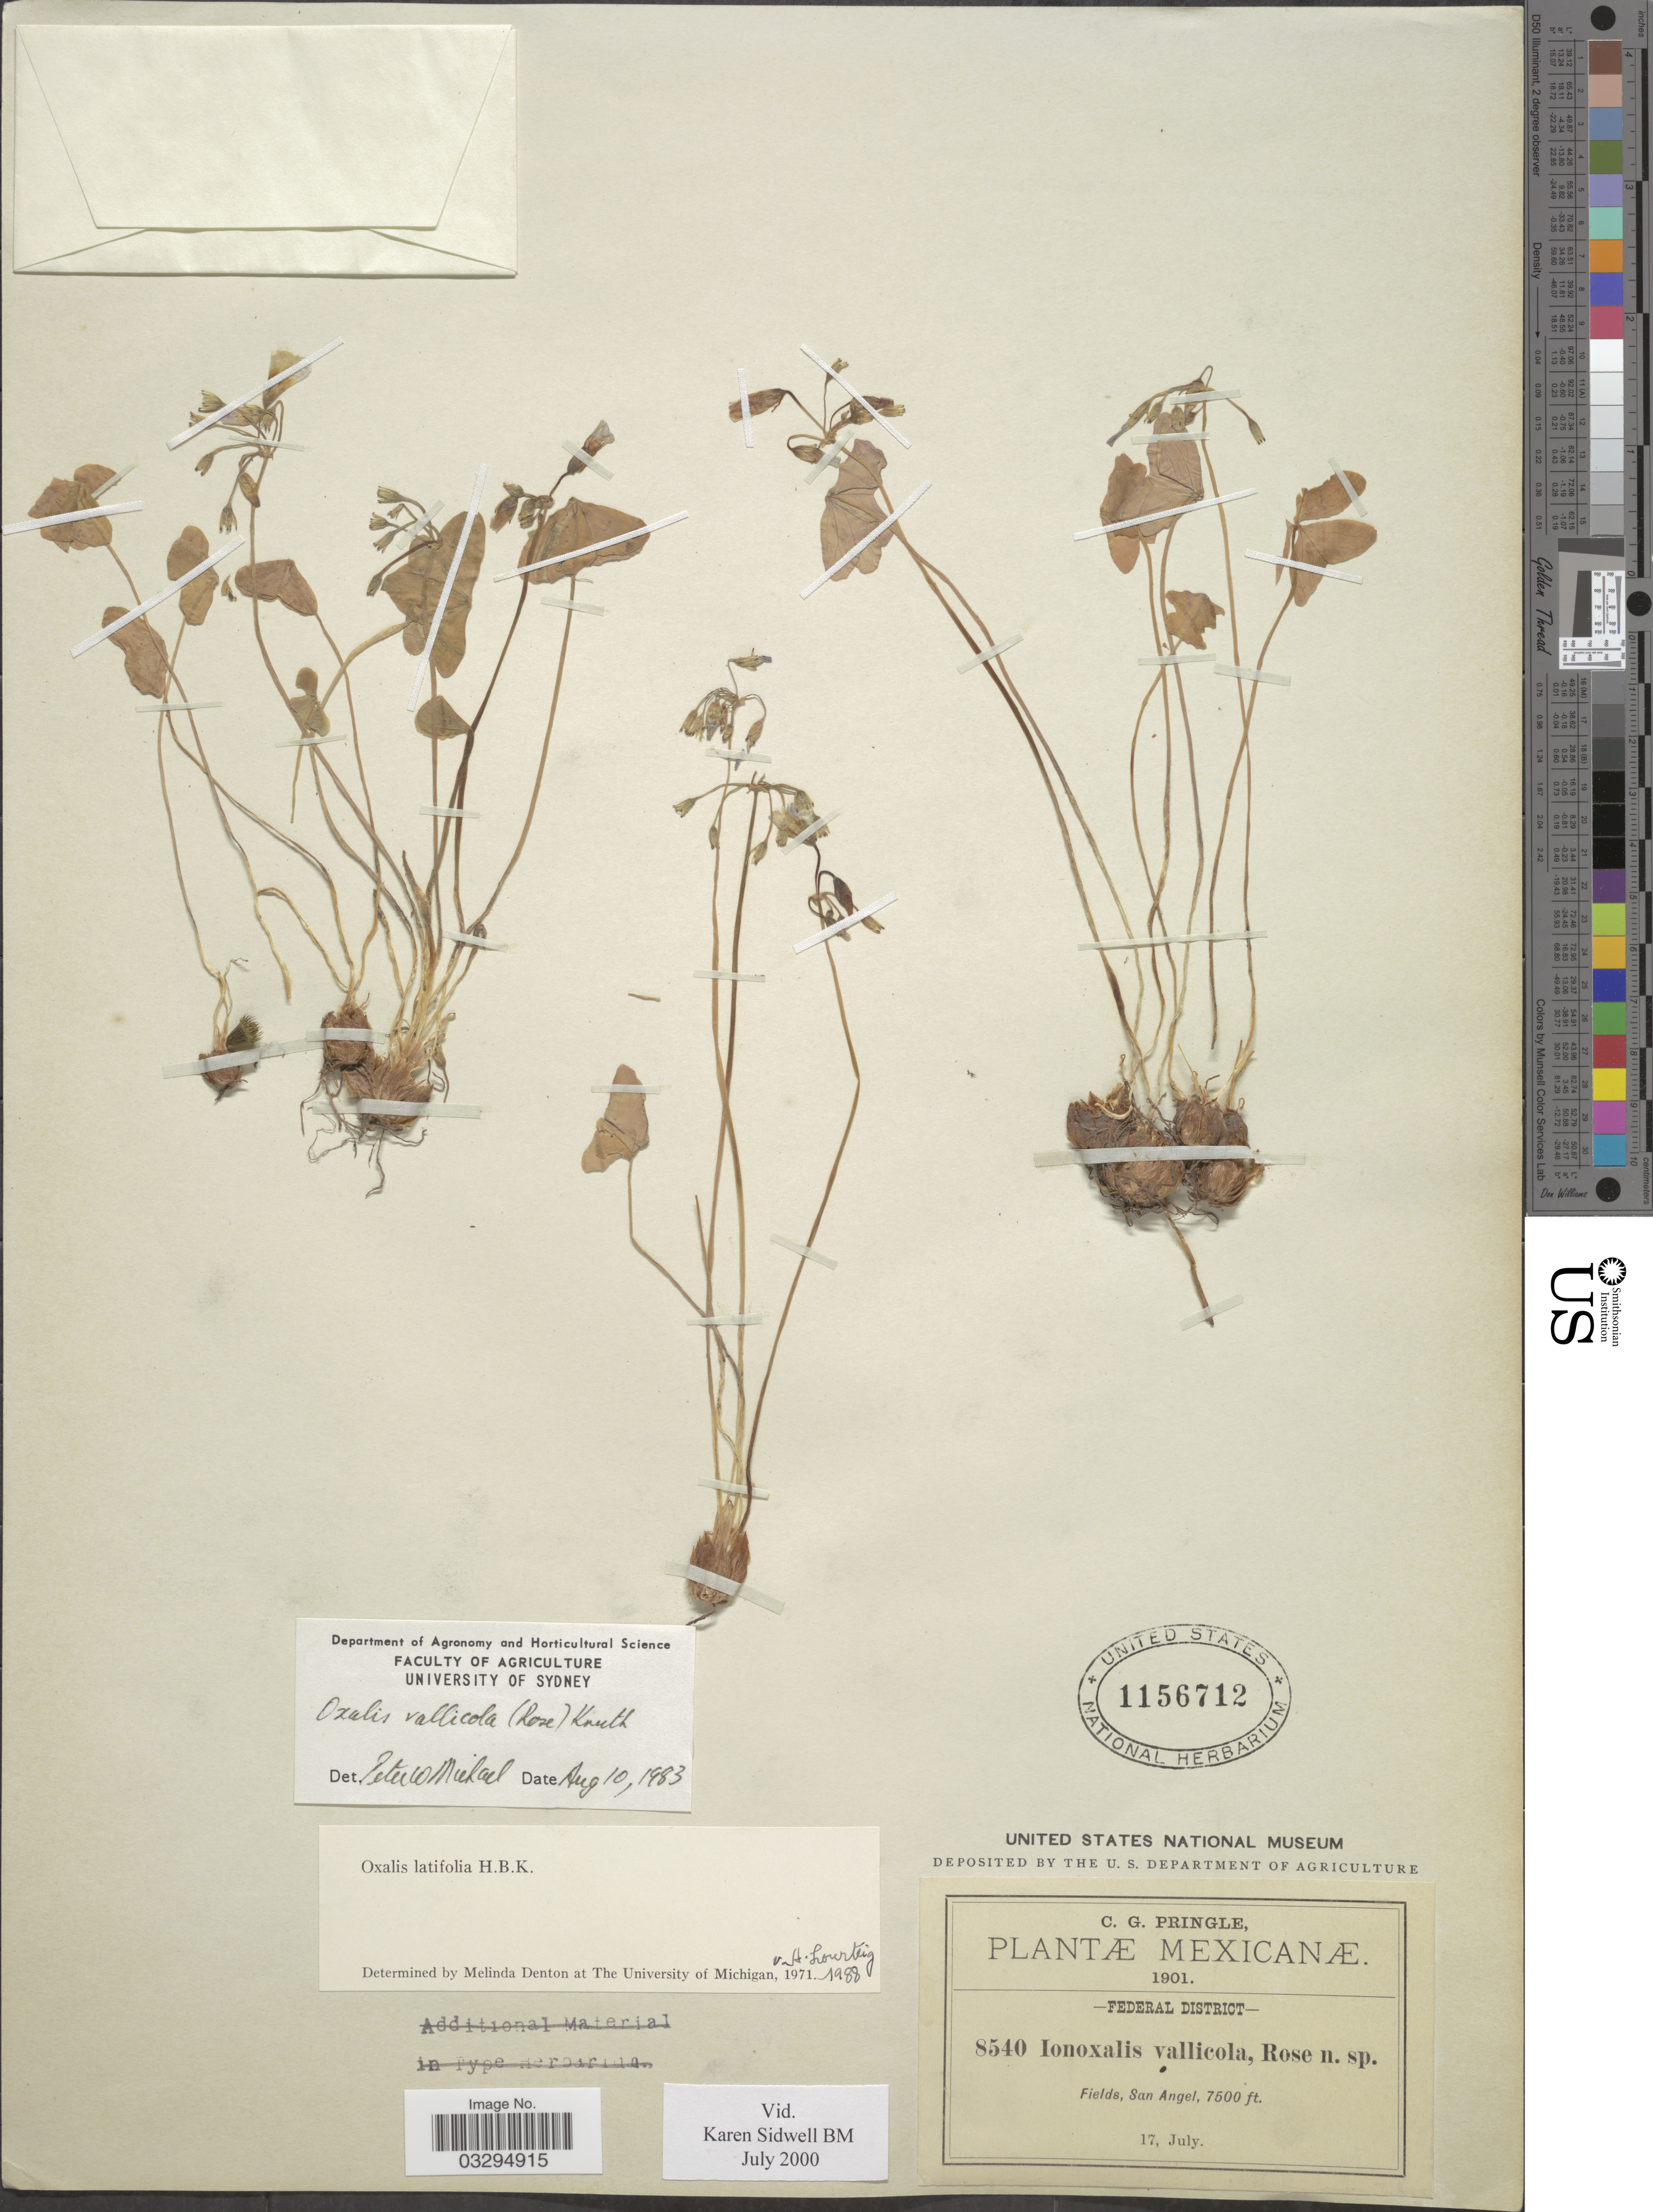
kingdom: Plantae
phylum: Tracheophyta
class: Magnoliopsida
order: Oxalidales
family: Oxalidaceae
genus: Oxalis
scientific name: Oxalis latifolia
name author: Kunth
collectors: C. G. Pringle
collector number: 8540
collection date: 1901-07-17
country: Mexico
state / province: Distrito Federal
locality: Federal District, Fields, San Angel.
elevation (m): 2286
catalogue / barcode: US 1156712